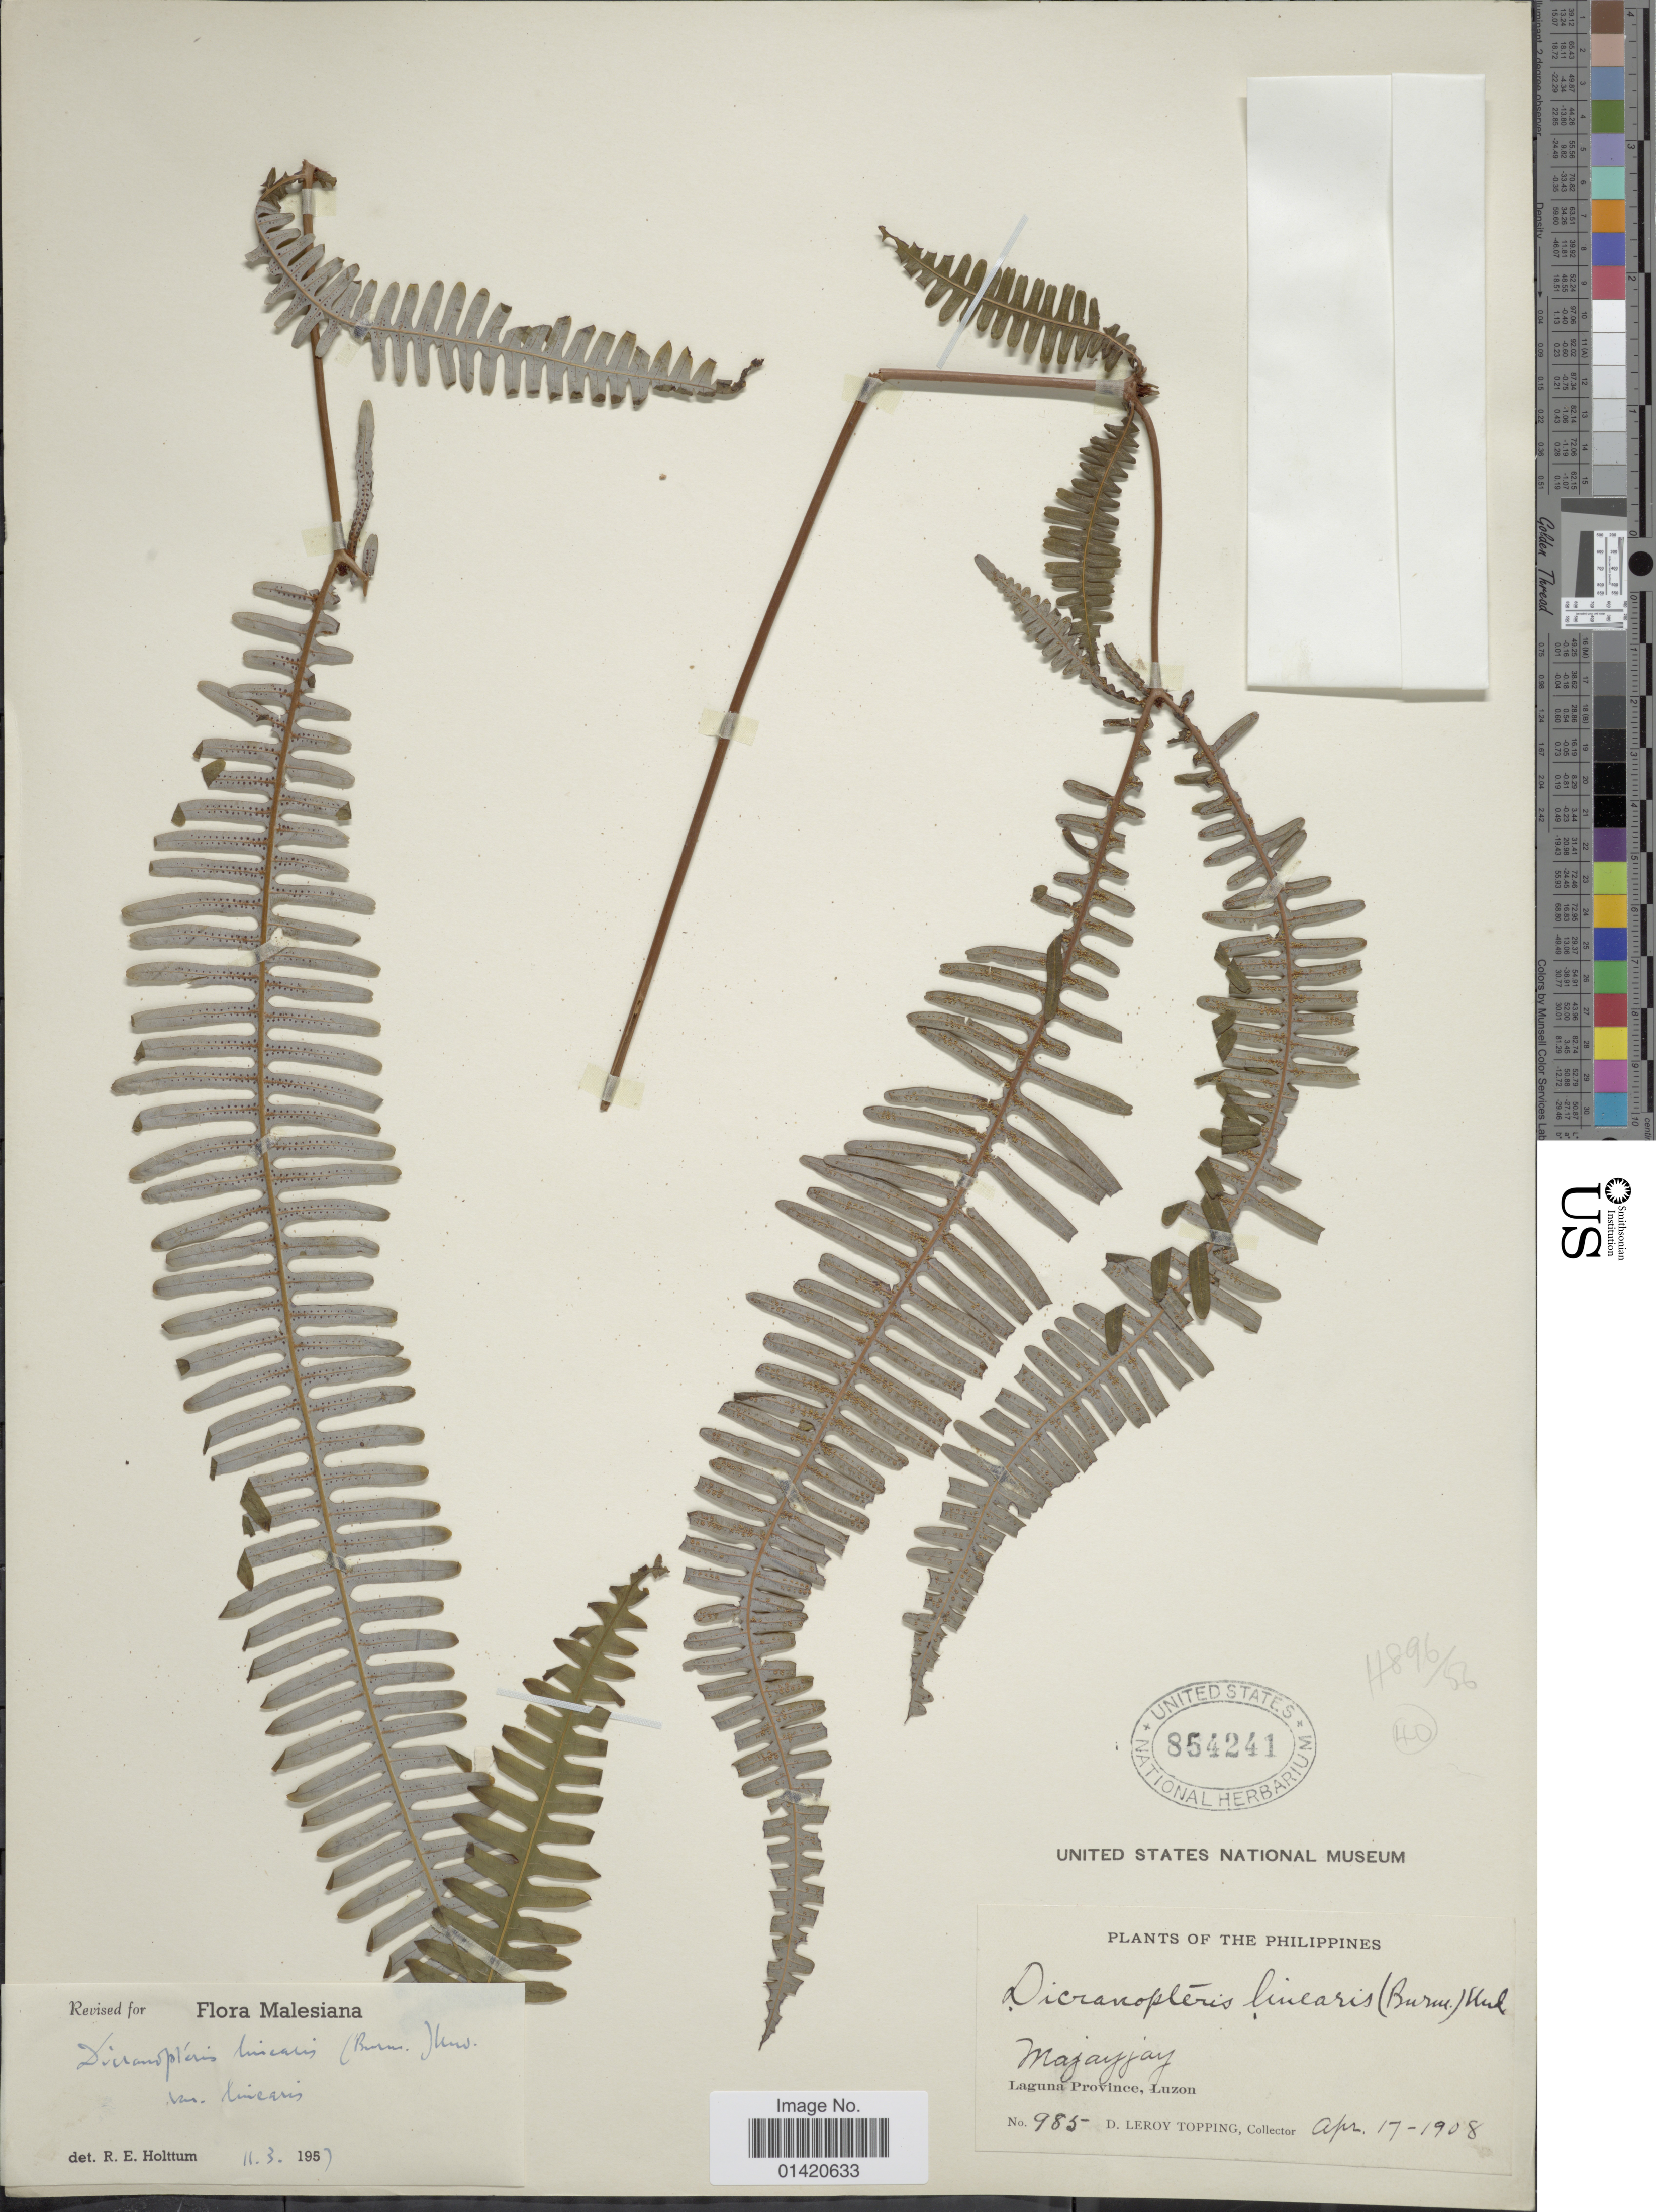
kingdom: Plantae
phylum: Tracheophyta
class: Polypodiopsida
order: Gleicheniales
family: Gleicheniaceae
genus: Dicranopteris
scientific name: Dicranopteris linearis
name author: (Burm. f.) Underw.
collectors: D. L. Topping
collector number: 985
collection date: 1908-04-17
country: Philippines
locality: Majayjay, Laguna Province, Luzon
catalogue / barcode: US 854241